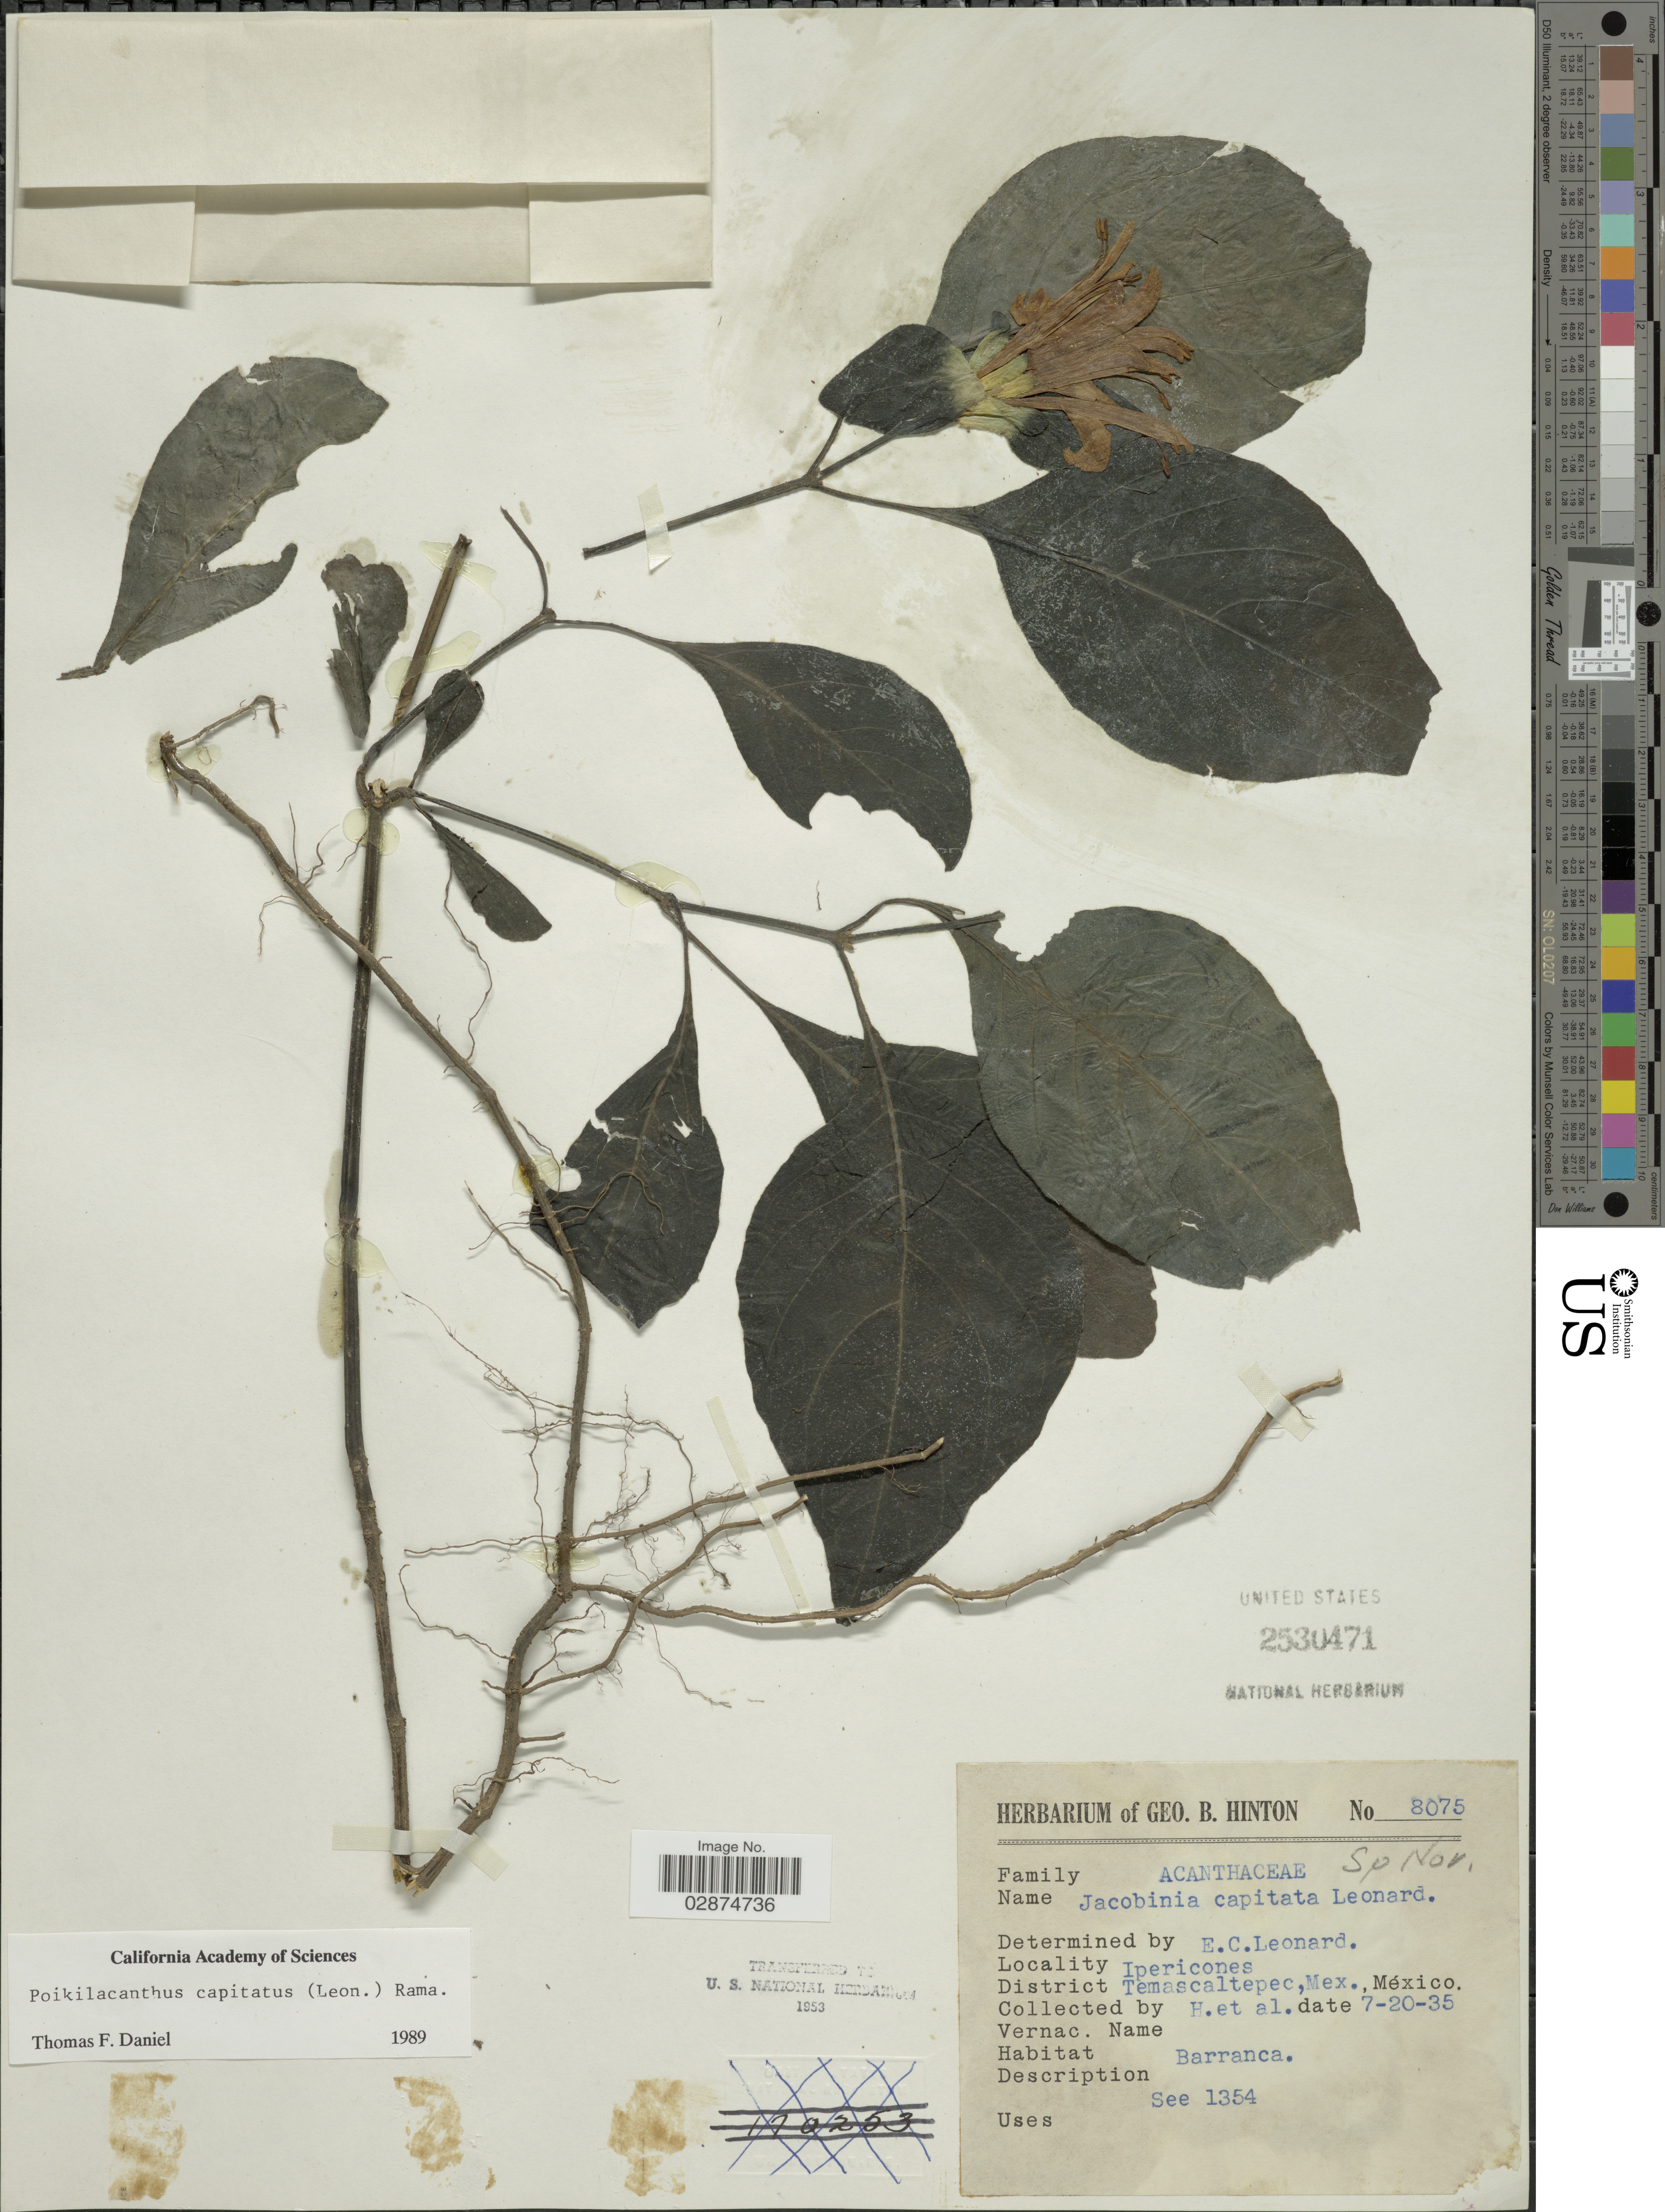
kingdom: Plantae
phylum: Tracheophyta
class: Magnoliopsida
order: Lamiales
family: Acanthaceae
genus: Poikilacanthus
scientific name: Poikilacanthus capitatus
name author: (Leonard) Ramamoorthy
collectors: G. B. Hinton & et al.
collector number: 8075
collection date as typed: Transcribed d/m/y: 20/7/35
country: Mexico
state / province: México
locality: Ipericones. District Temascaltepec.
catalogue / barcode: US 2530471